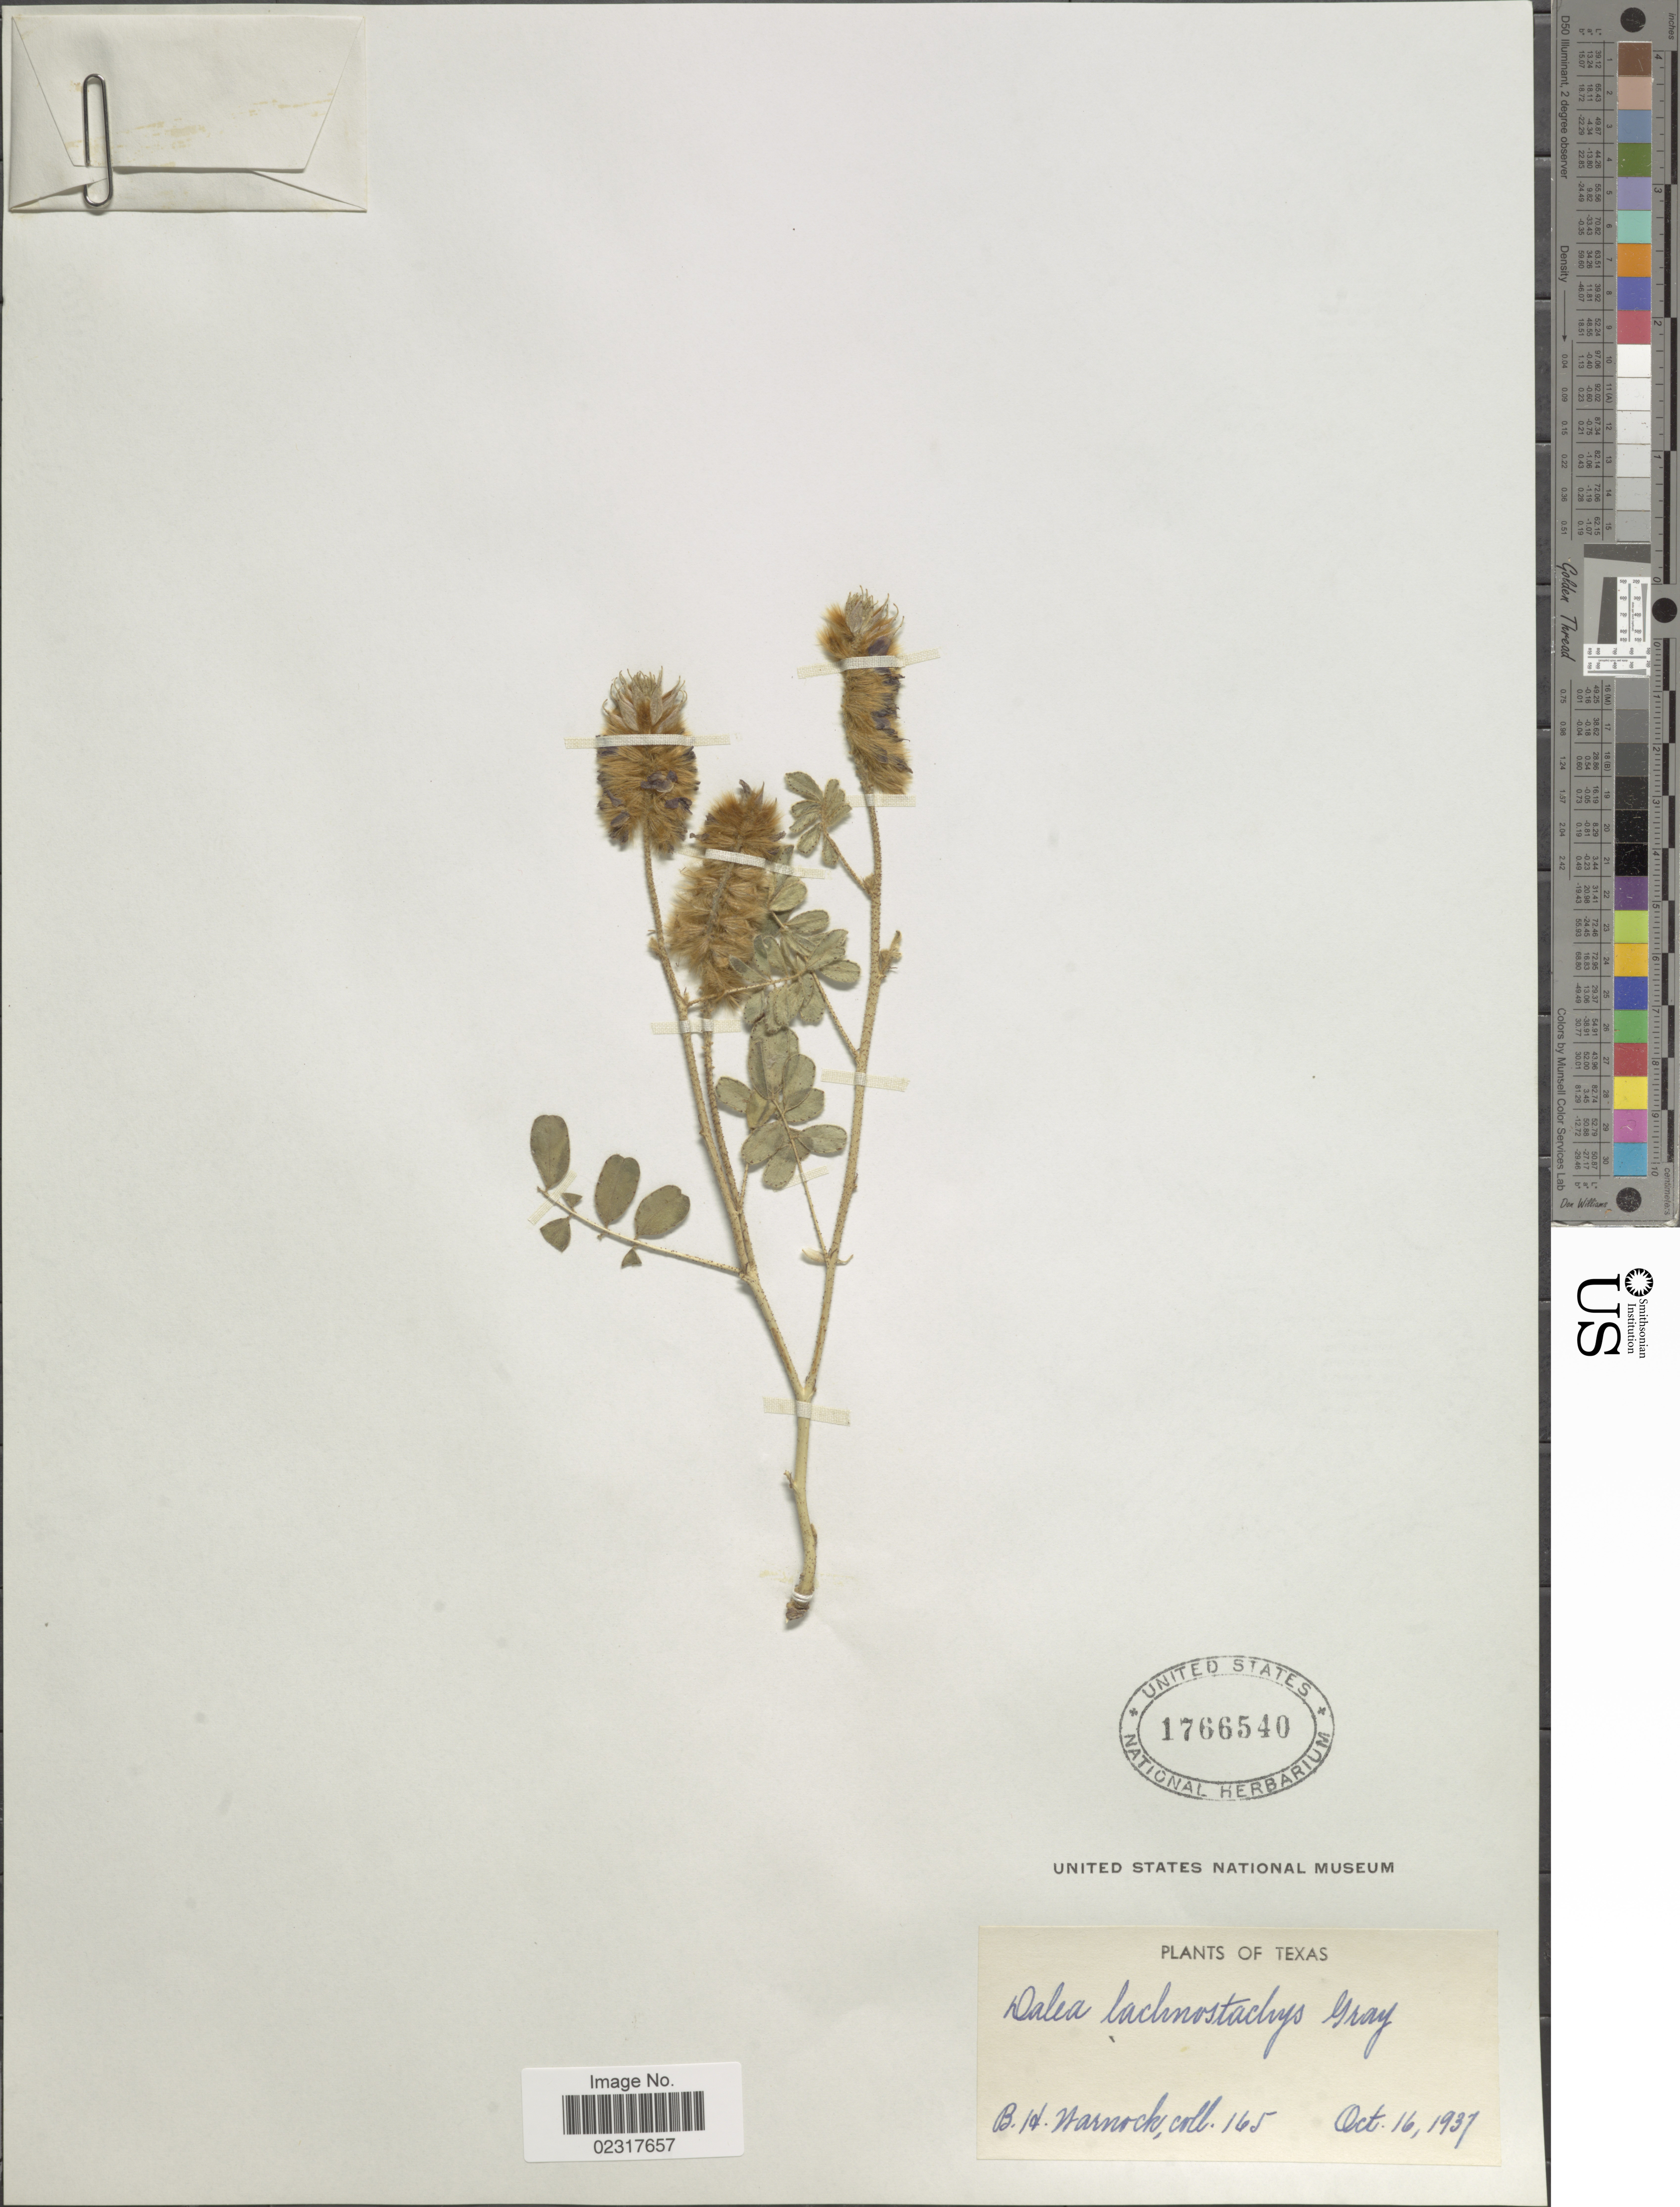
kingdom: Plantae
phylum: Tracheophyta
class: Magnoliopsida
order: Fabales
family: Fabaceae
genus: Dalea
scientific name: Dalea lachnostachys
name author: A. Gray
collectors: B. H. Warnock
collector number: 165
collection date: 1937-10-16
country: United States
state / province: Texas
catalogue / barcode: US 1766540